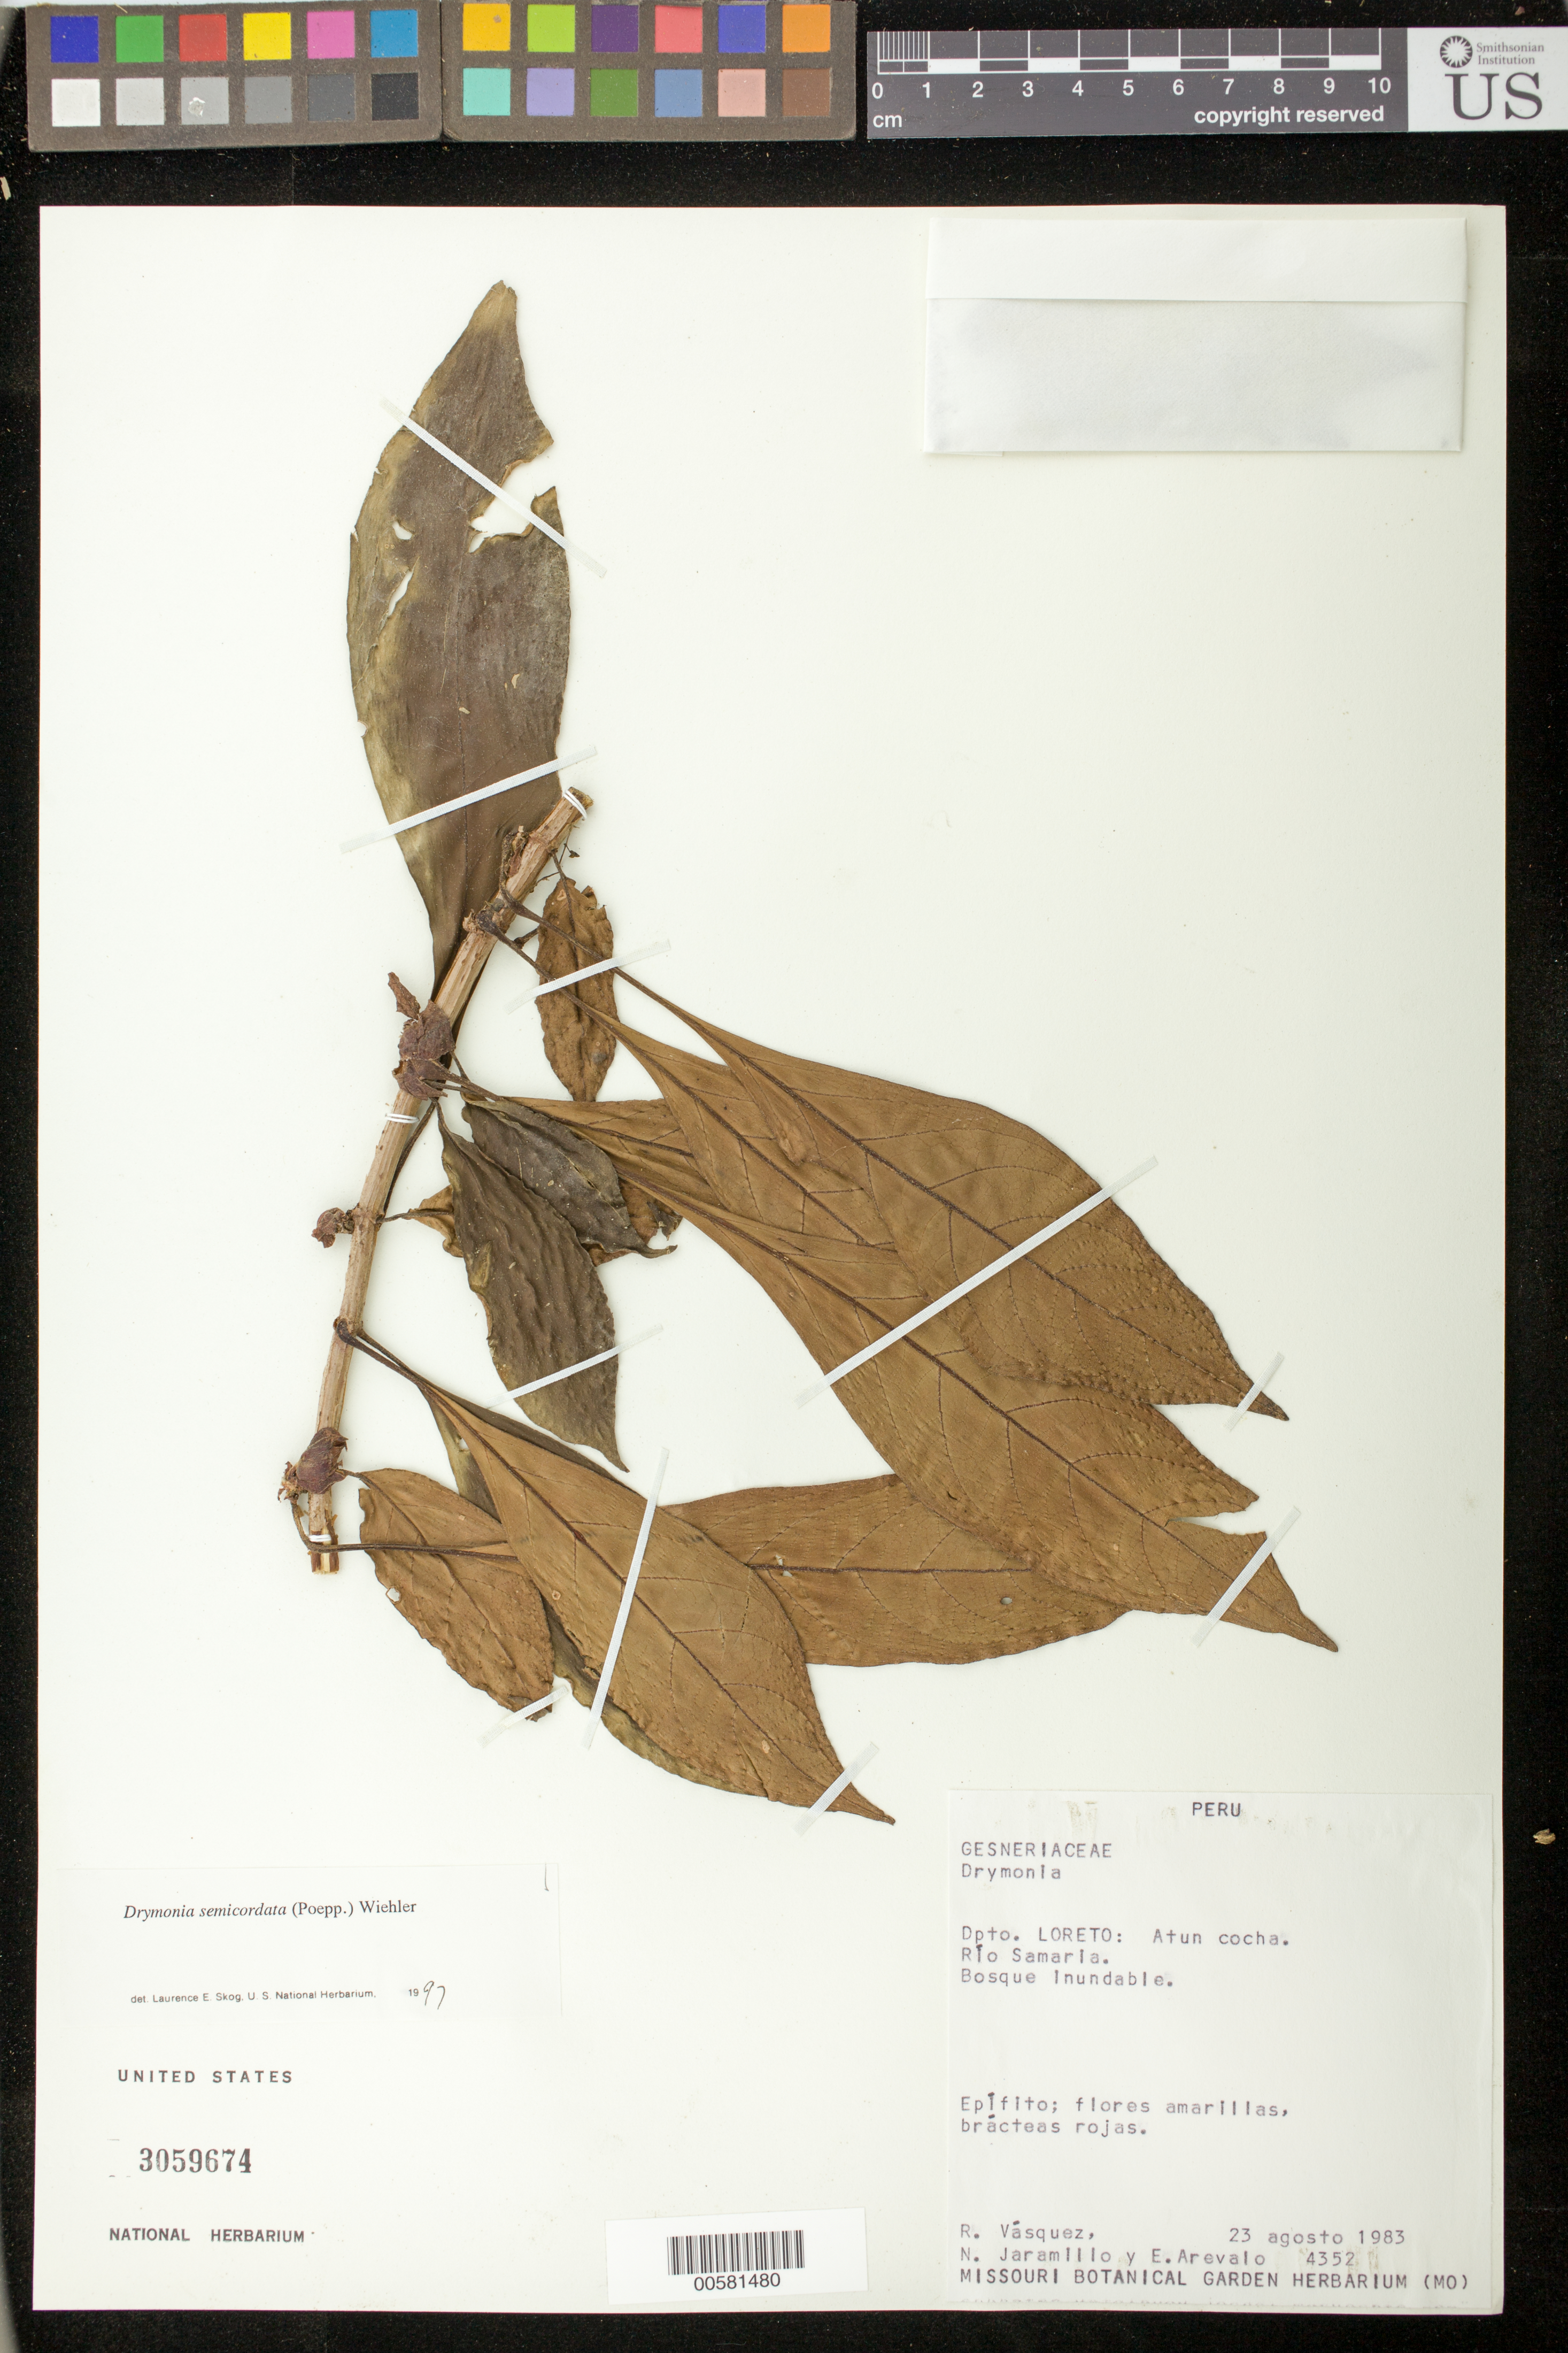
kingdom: Plantae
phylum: Tracheophyta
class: Magnoliopsida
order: Lamiales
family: Gesneriaceae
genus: Drymonia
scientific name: Drymonia semicordata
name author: (Poepp.) Wiehler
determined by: Skog, Laurence E.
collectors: R. Vásquez, N. Jaramillo & E. Arevalo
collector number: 4352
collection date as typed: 23 Aug 1983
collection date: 1983-08-23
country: Peru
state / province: Loreto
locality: Atun cocha, Río Samaria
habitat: Bosque inundable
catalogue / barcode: US 3059674